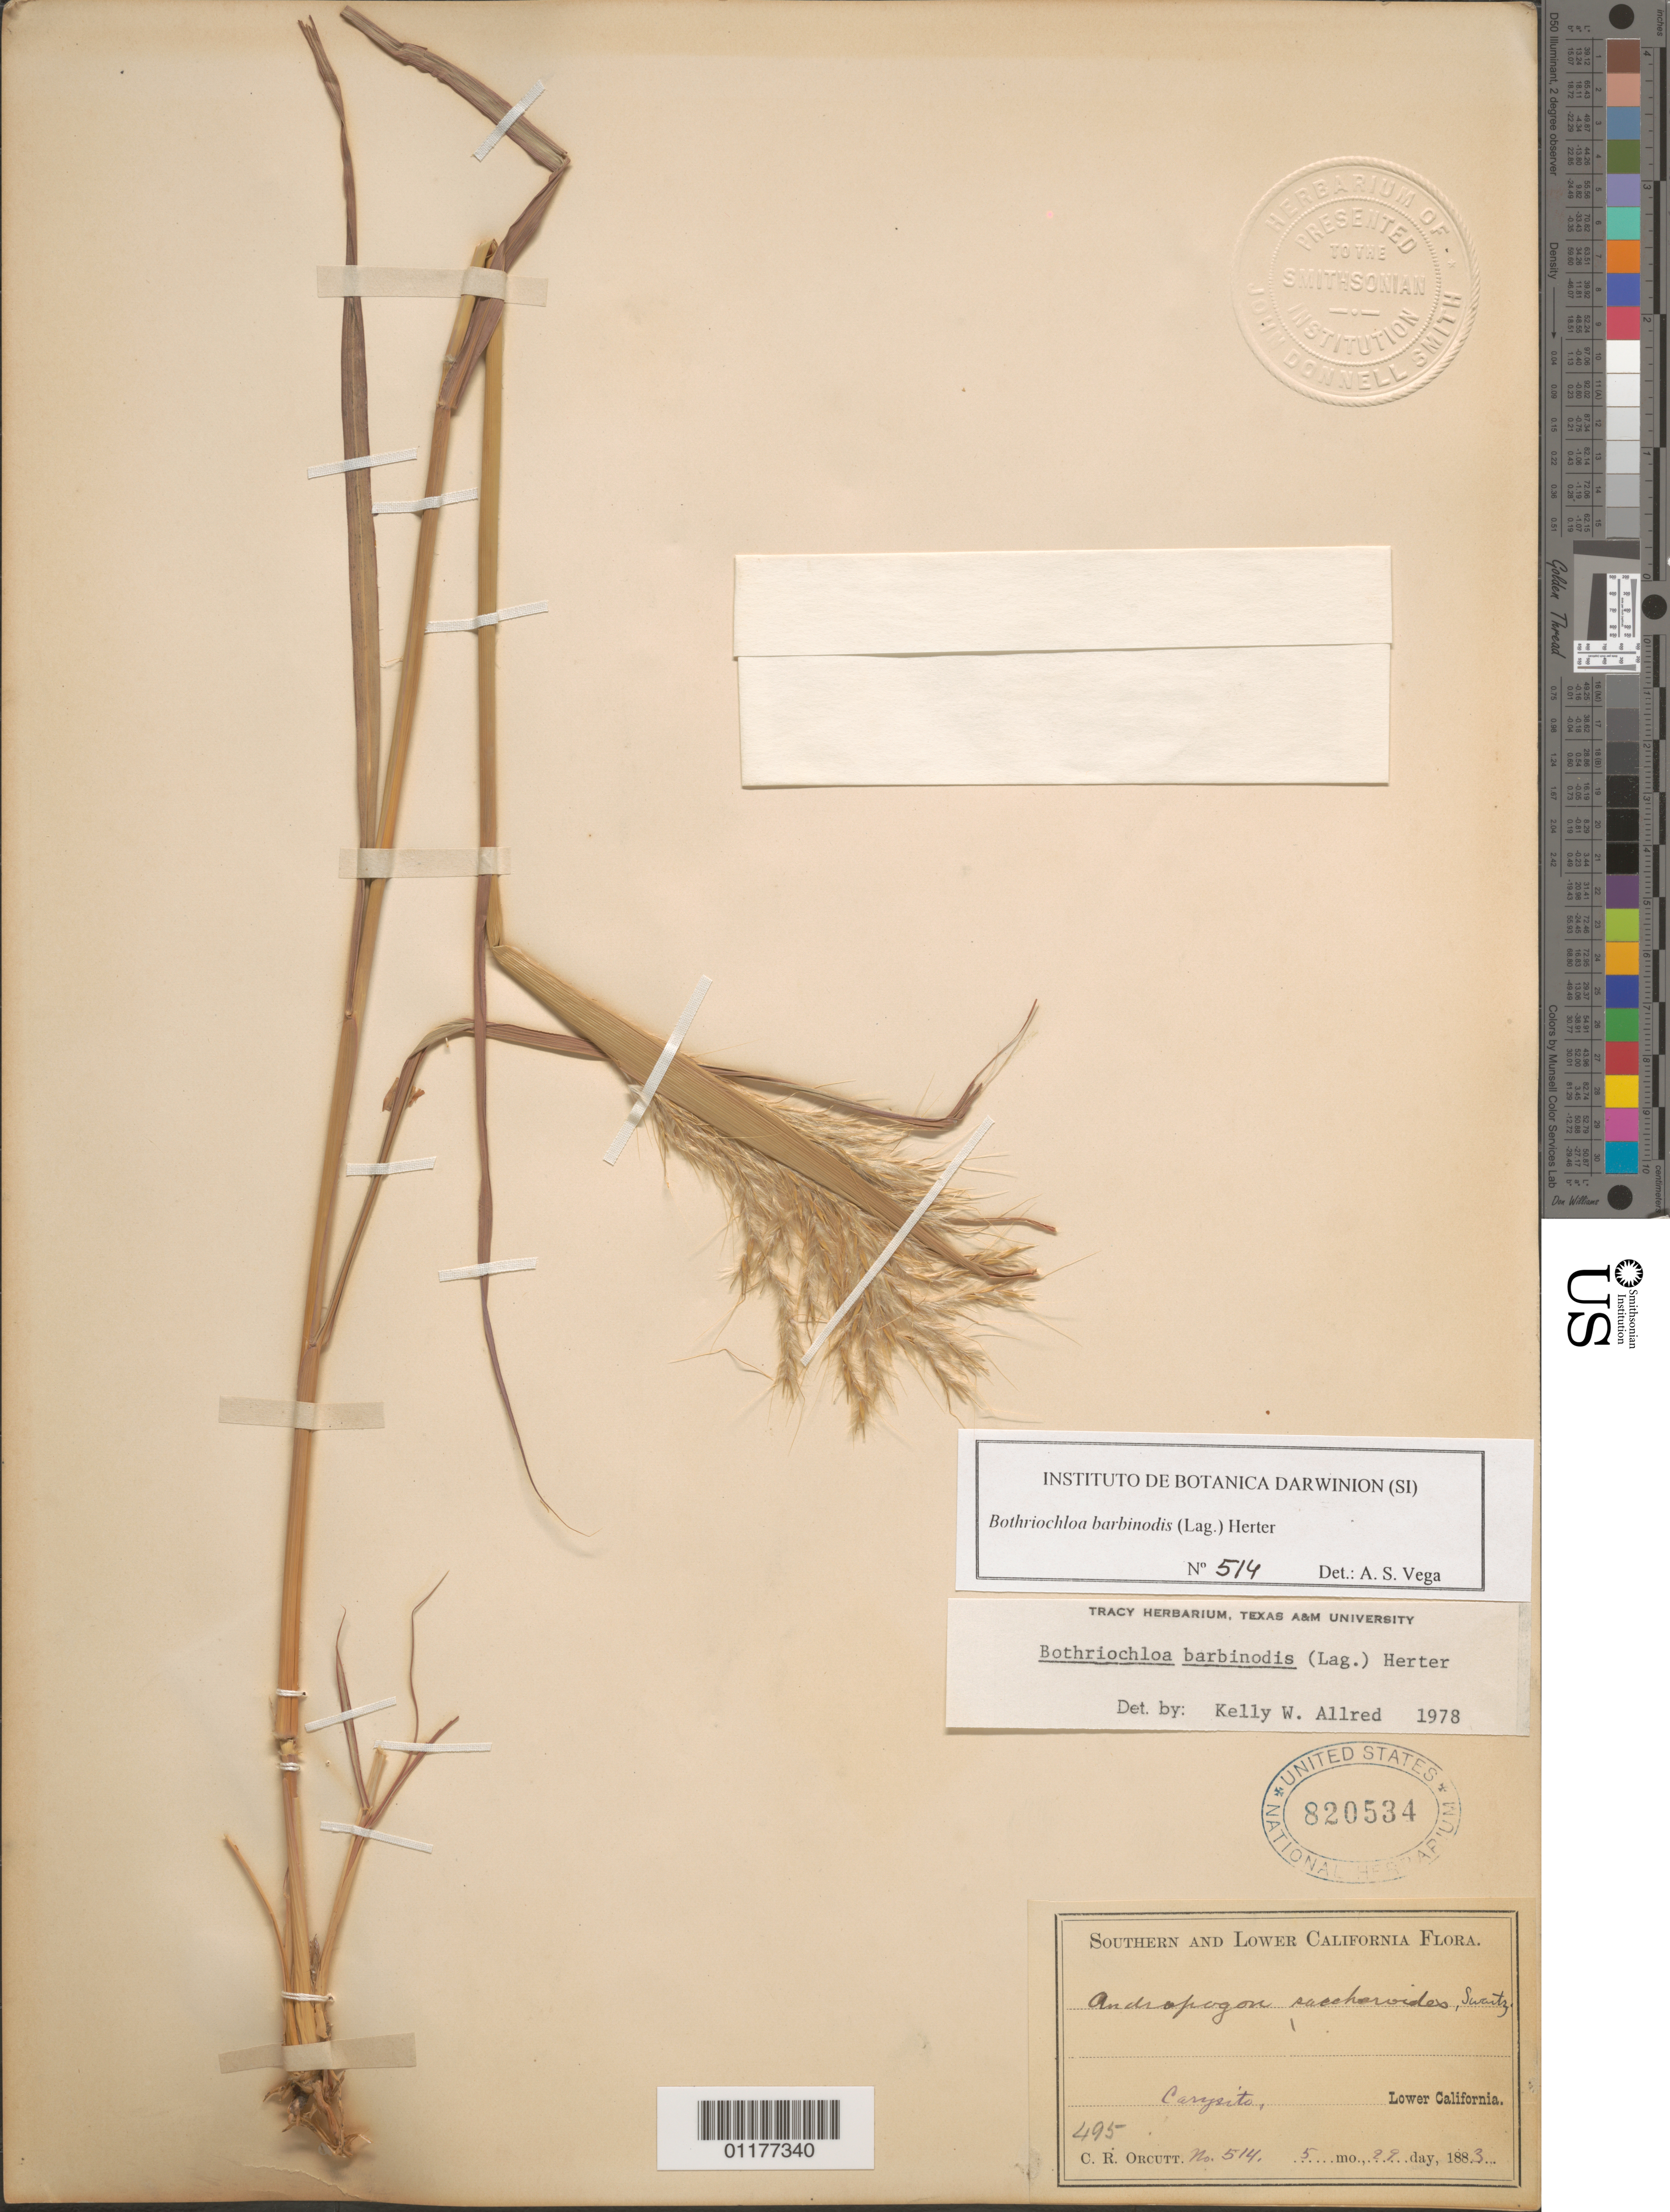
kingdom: Plantae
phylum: Tracheophyta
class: Liliopsida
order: Poales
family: Poaceae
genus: Bothriochloa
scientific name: Bothriochloa barbinodis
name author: (Lag.) Herter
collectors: C. R. Orcutt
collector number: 514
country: Mexico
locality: Carysito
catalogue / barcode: US 820534